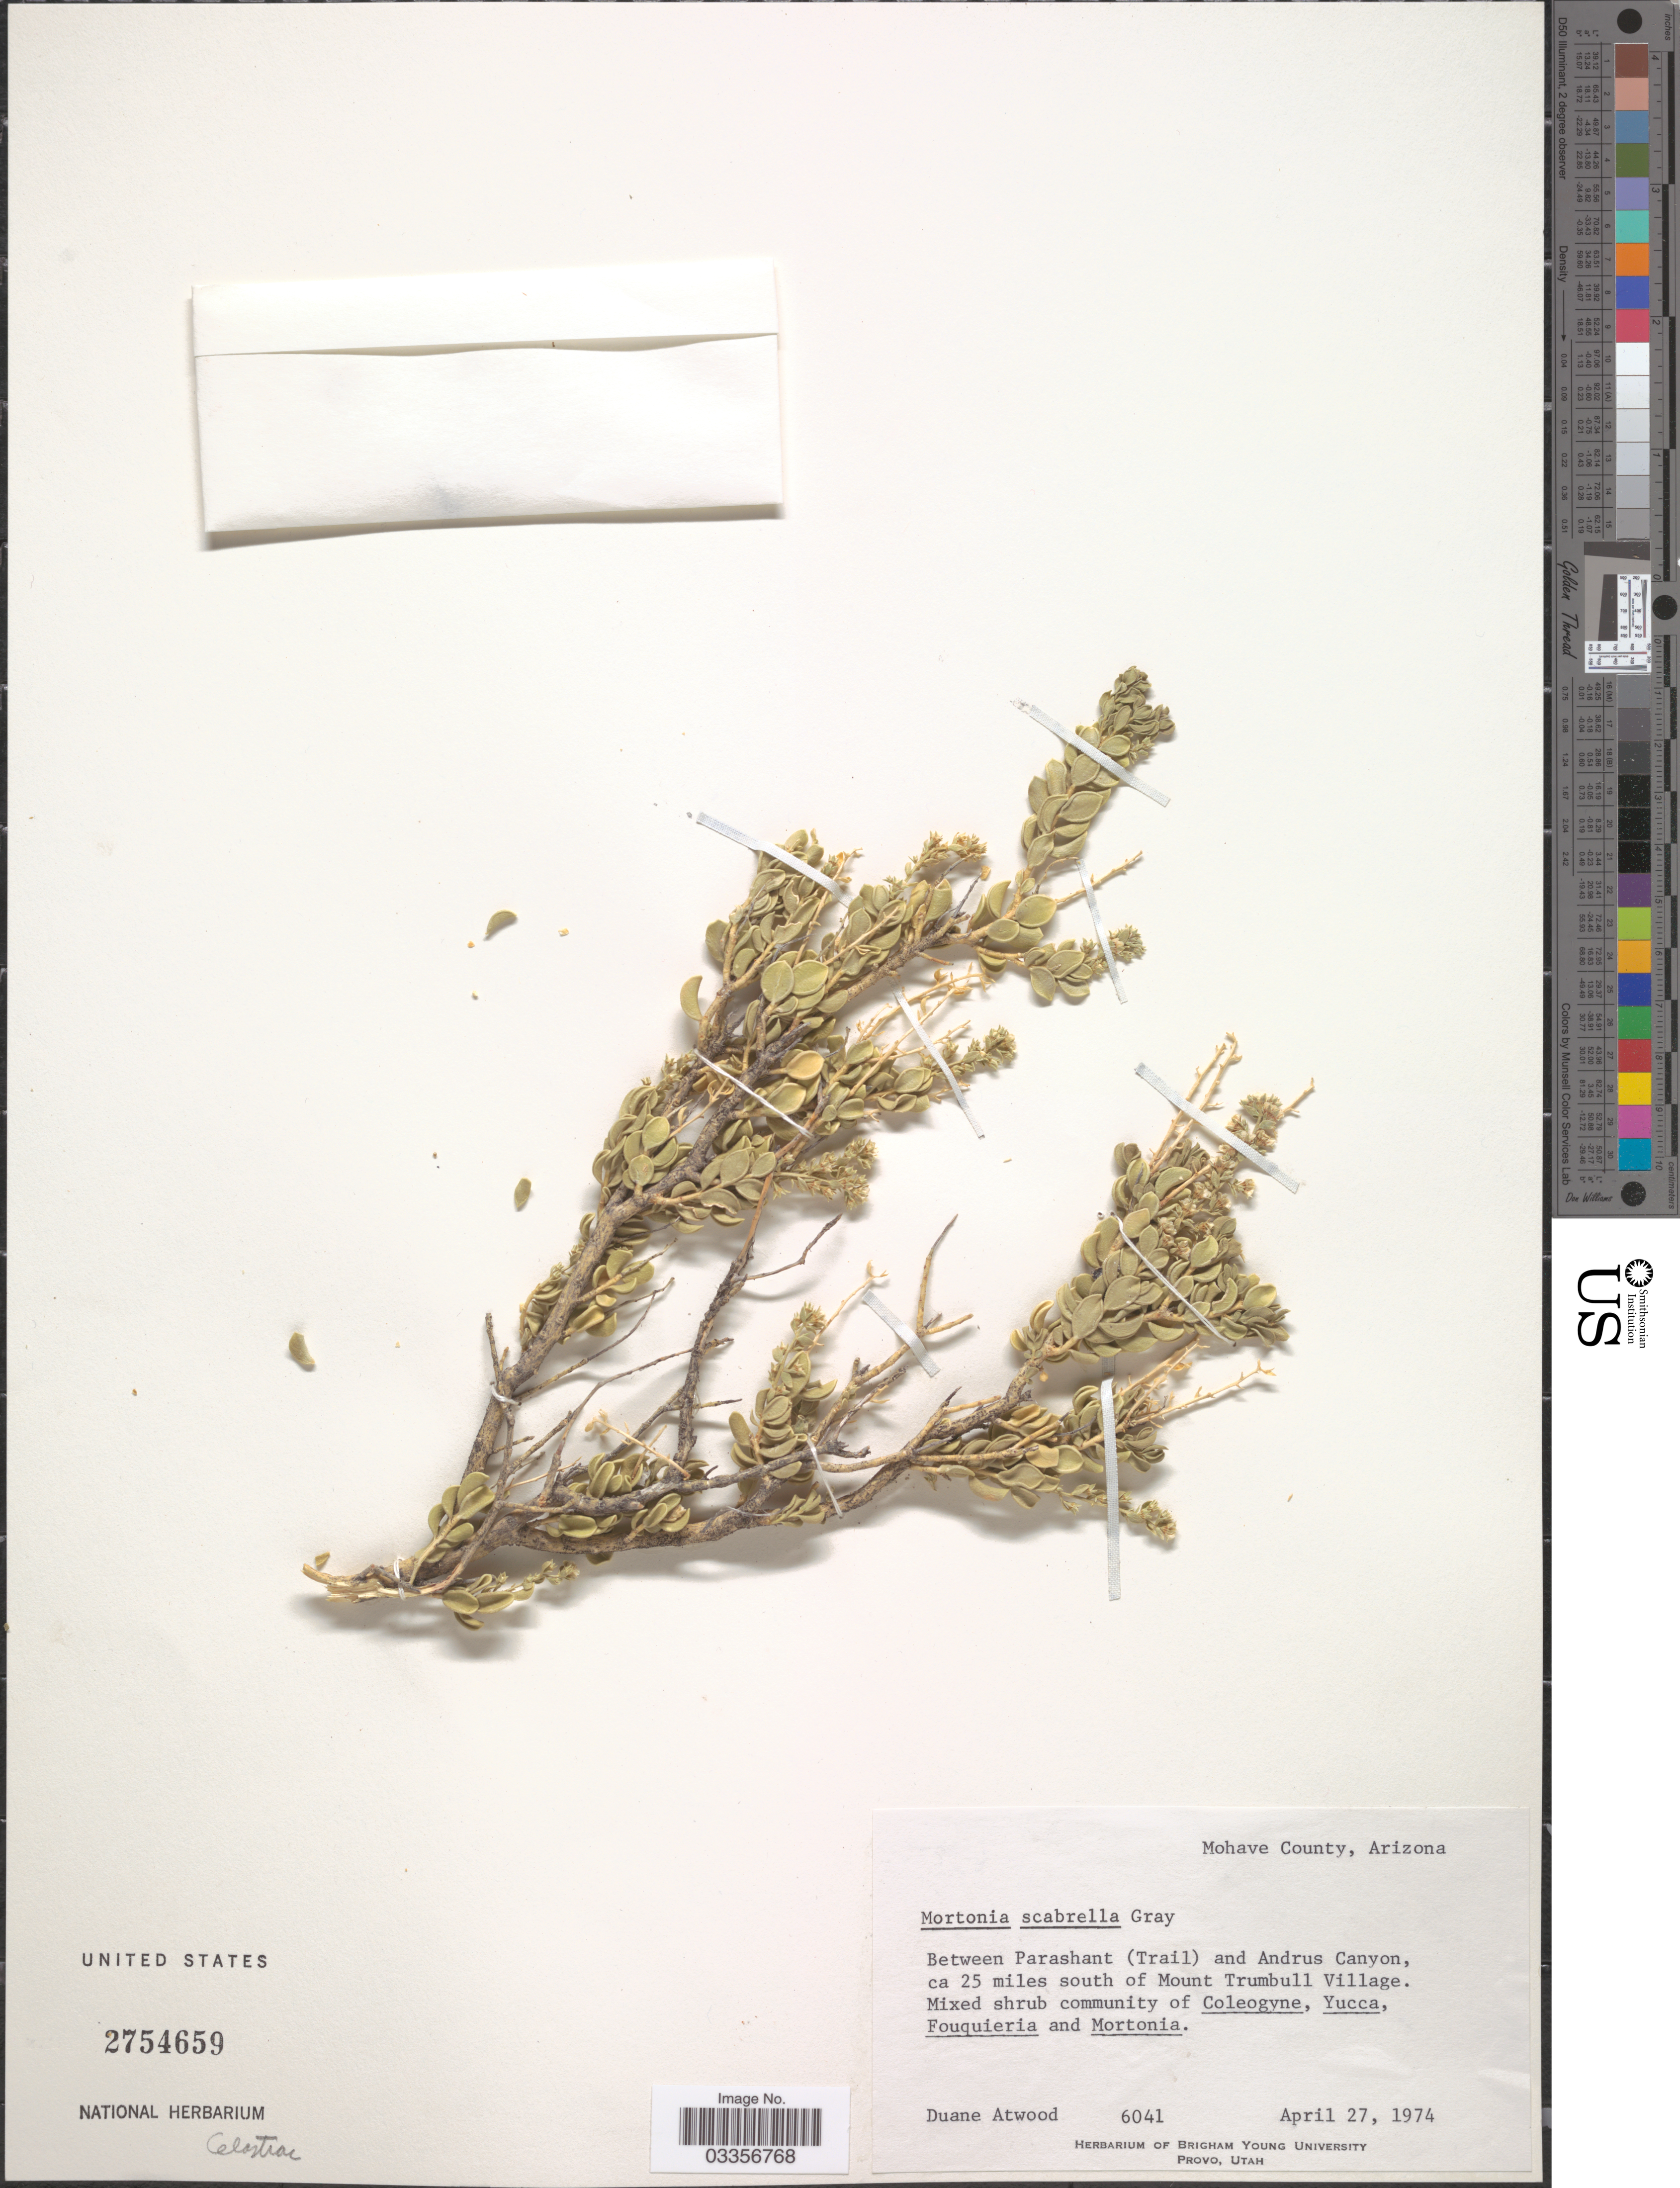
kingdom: Plantae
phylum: Tracheophyta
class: Magnoliopsida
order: Celastrales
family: Celastraceae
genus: Mortonia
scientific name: Mortonia scabrella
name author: A. Gray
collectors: D. Atwood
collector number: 6041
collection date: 1974-04-27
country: United States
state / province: Arizona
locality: Mohave County, Between Parashant (Trail) and Andrus Canyon, ca 25 miles south of Mount Trumbull Village.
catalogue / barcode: US 2754659